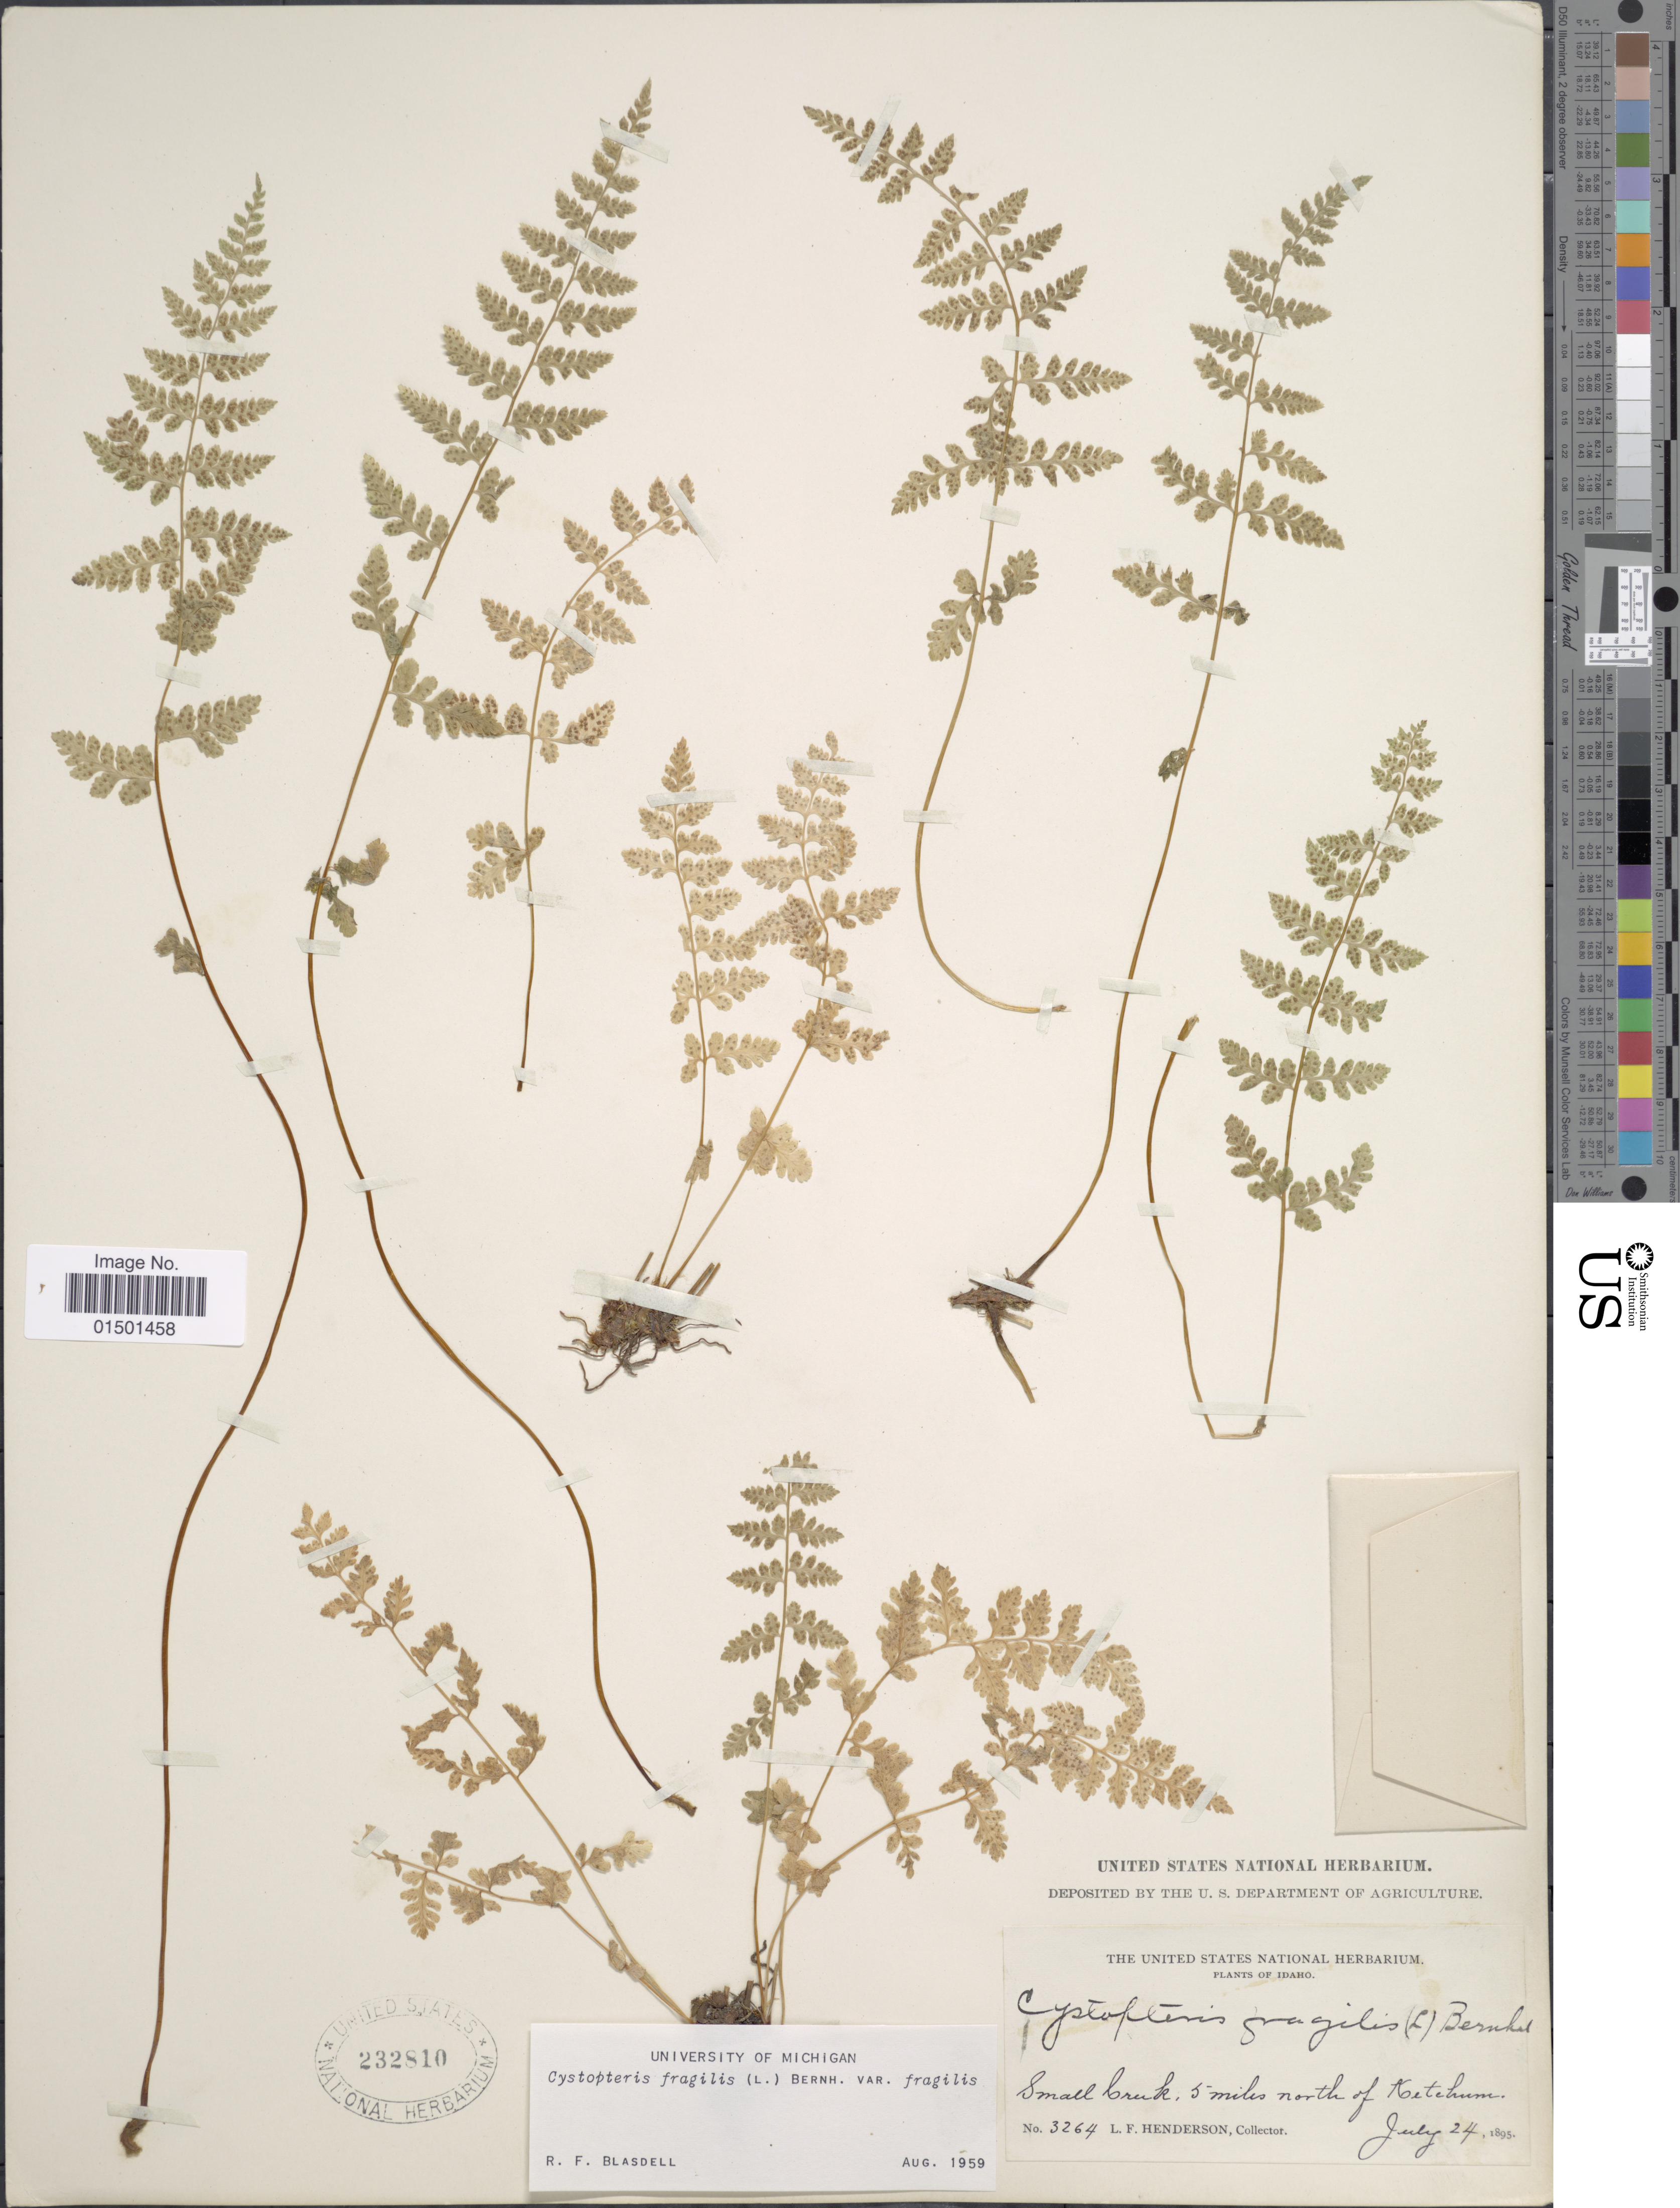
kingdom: Plantae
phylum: Tracheophyta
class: Polypodiopsida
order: Polypodiales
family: Cystopteridaceae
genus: Cystopteris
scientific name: Cystopteris fragilis var. fragilis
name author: (L.) Bernh.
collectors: L. Henderson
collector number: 3264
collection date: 1895-07-24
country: United States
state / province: Idaho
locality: Small Creek, 5 miles north of Ketchum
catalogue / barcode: US 232810